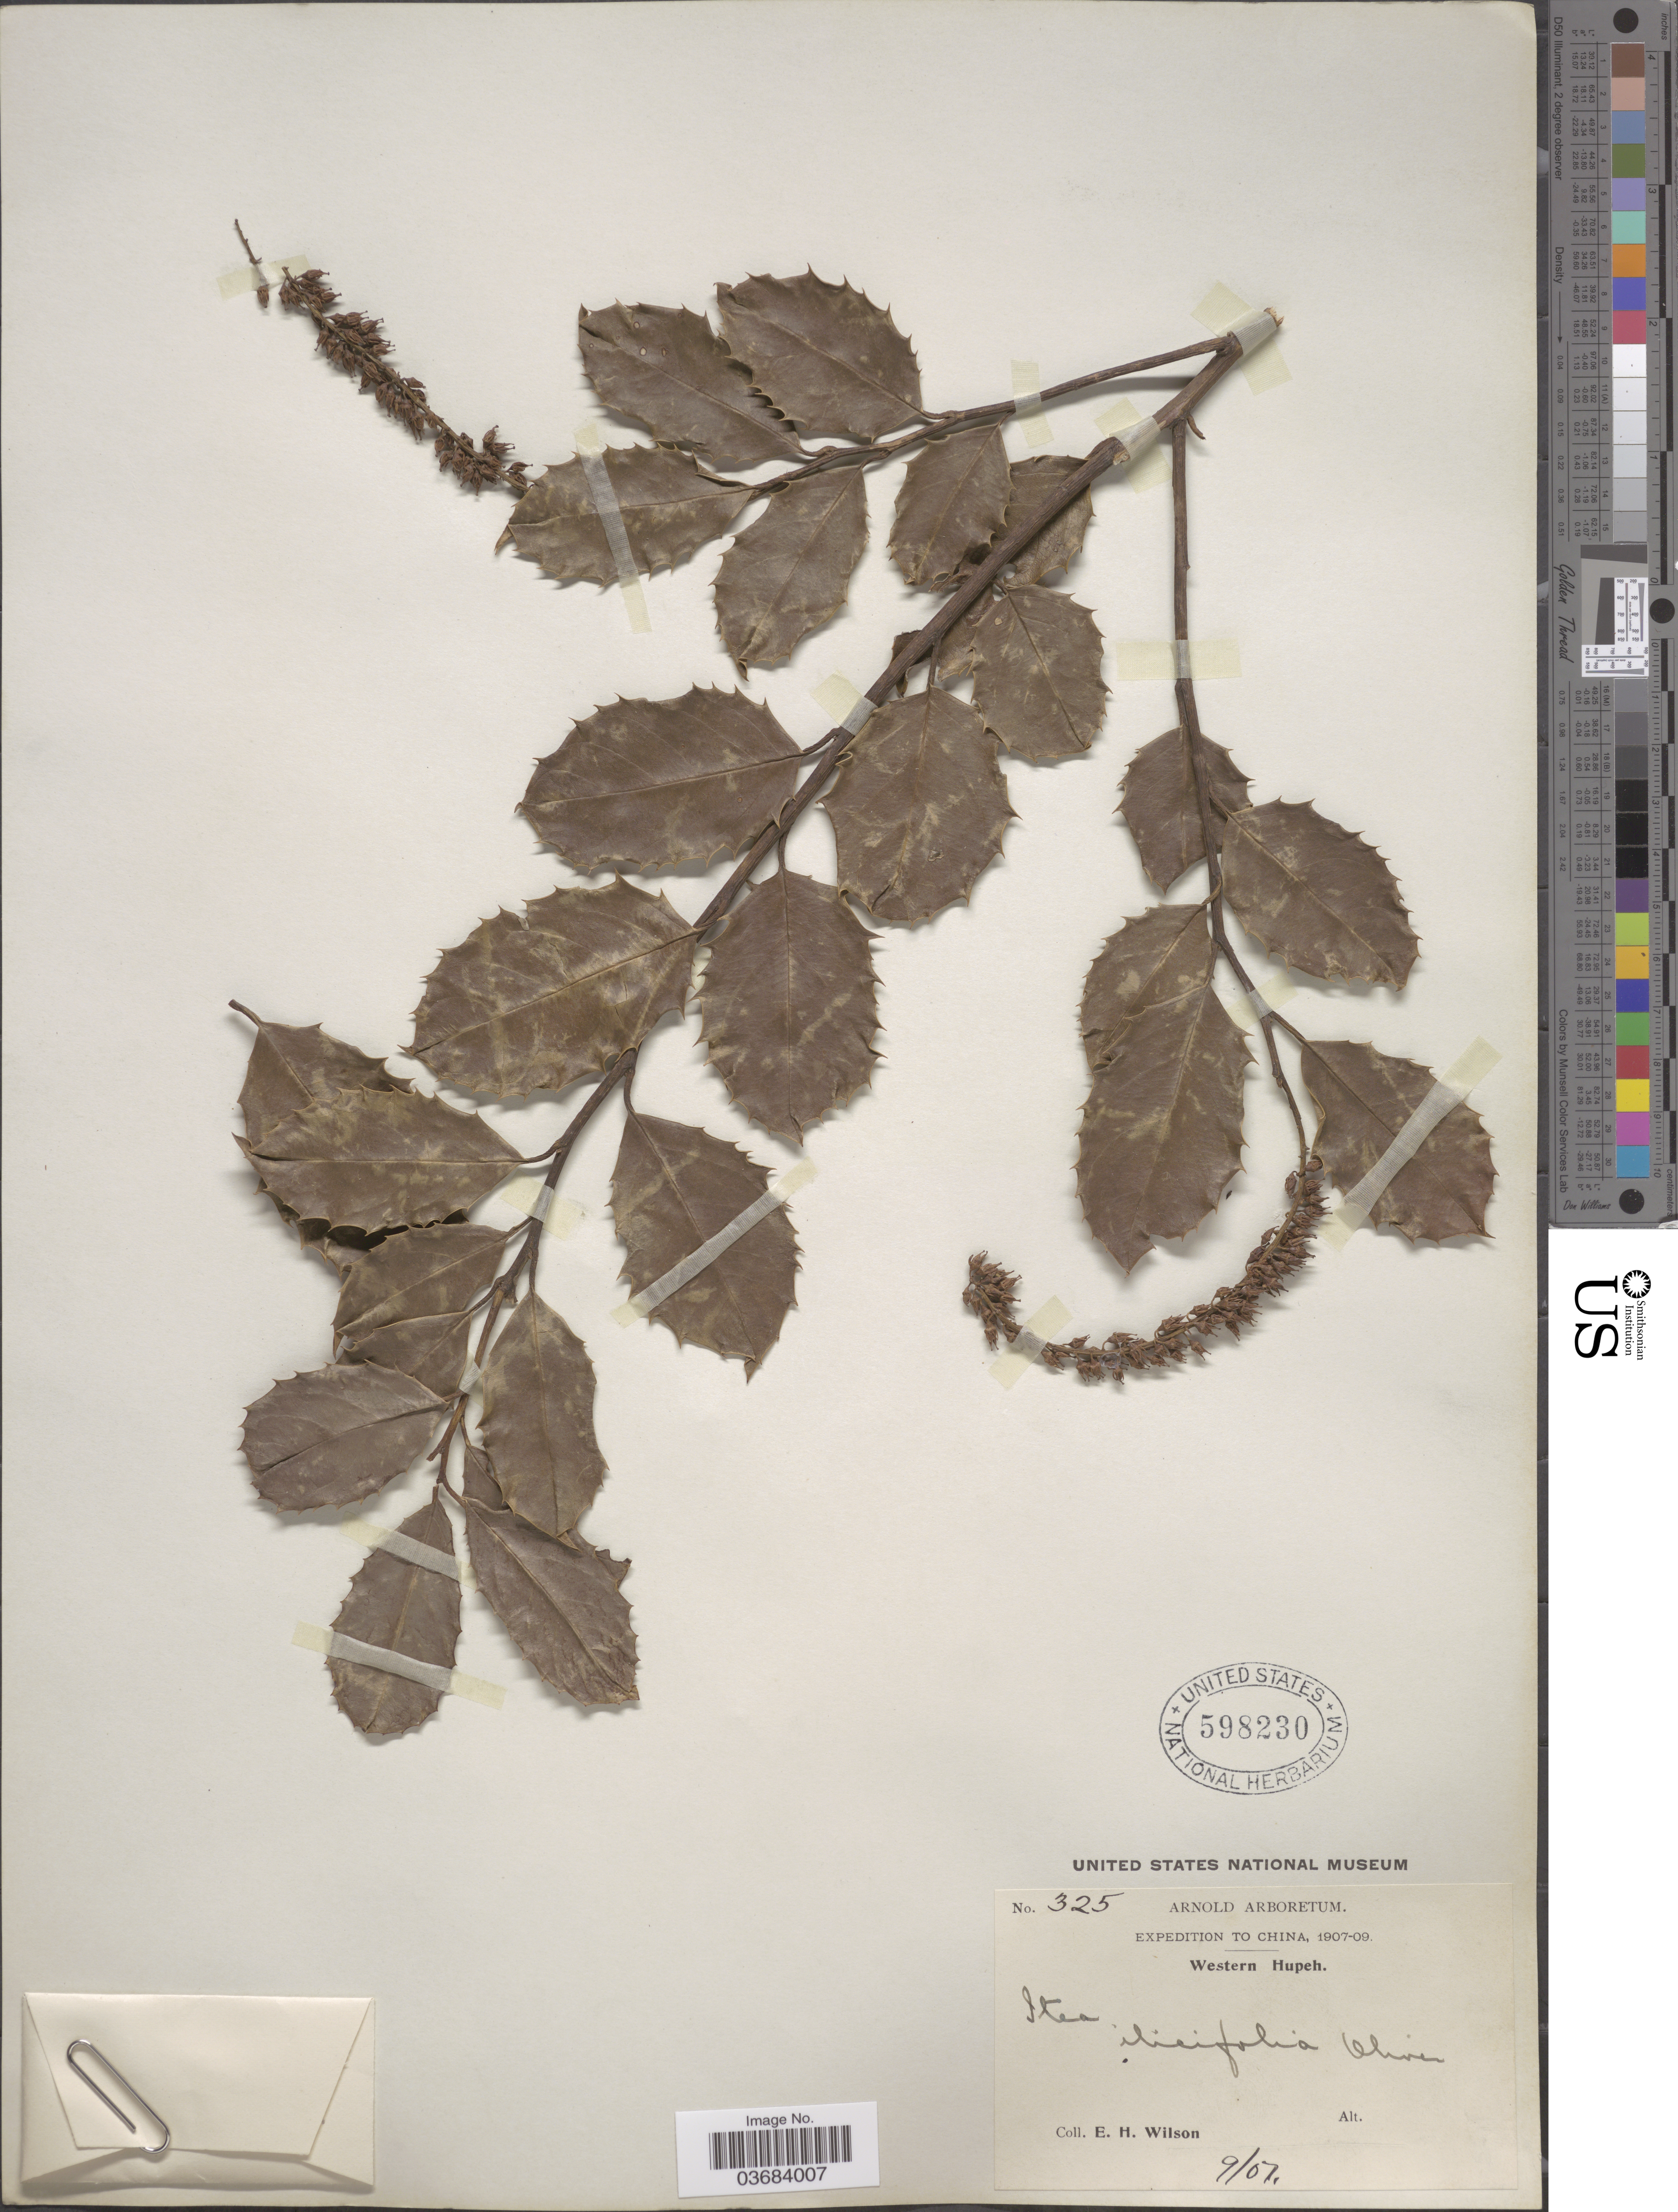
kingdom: Plantae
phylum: Tracheophyta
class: Magnoliopsida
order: Saxifragales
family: Iteaceae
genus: Itea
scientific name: Itea ilicifolia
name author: Oliv.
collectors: E. Wilson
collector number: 325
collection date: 1907-09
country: China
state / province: Hubei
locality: Expedition to China, 1907-09. Western Hupeh.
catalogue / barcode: US 598230